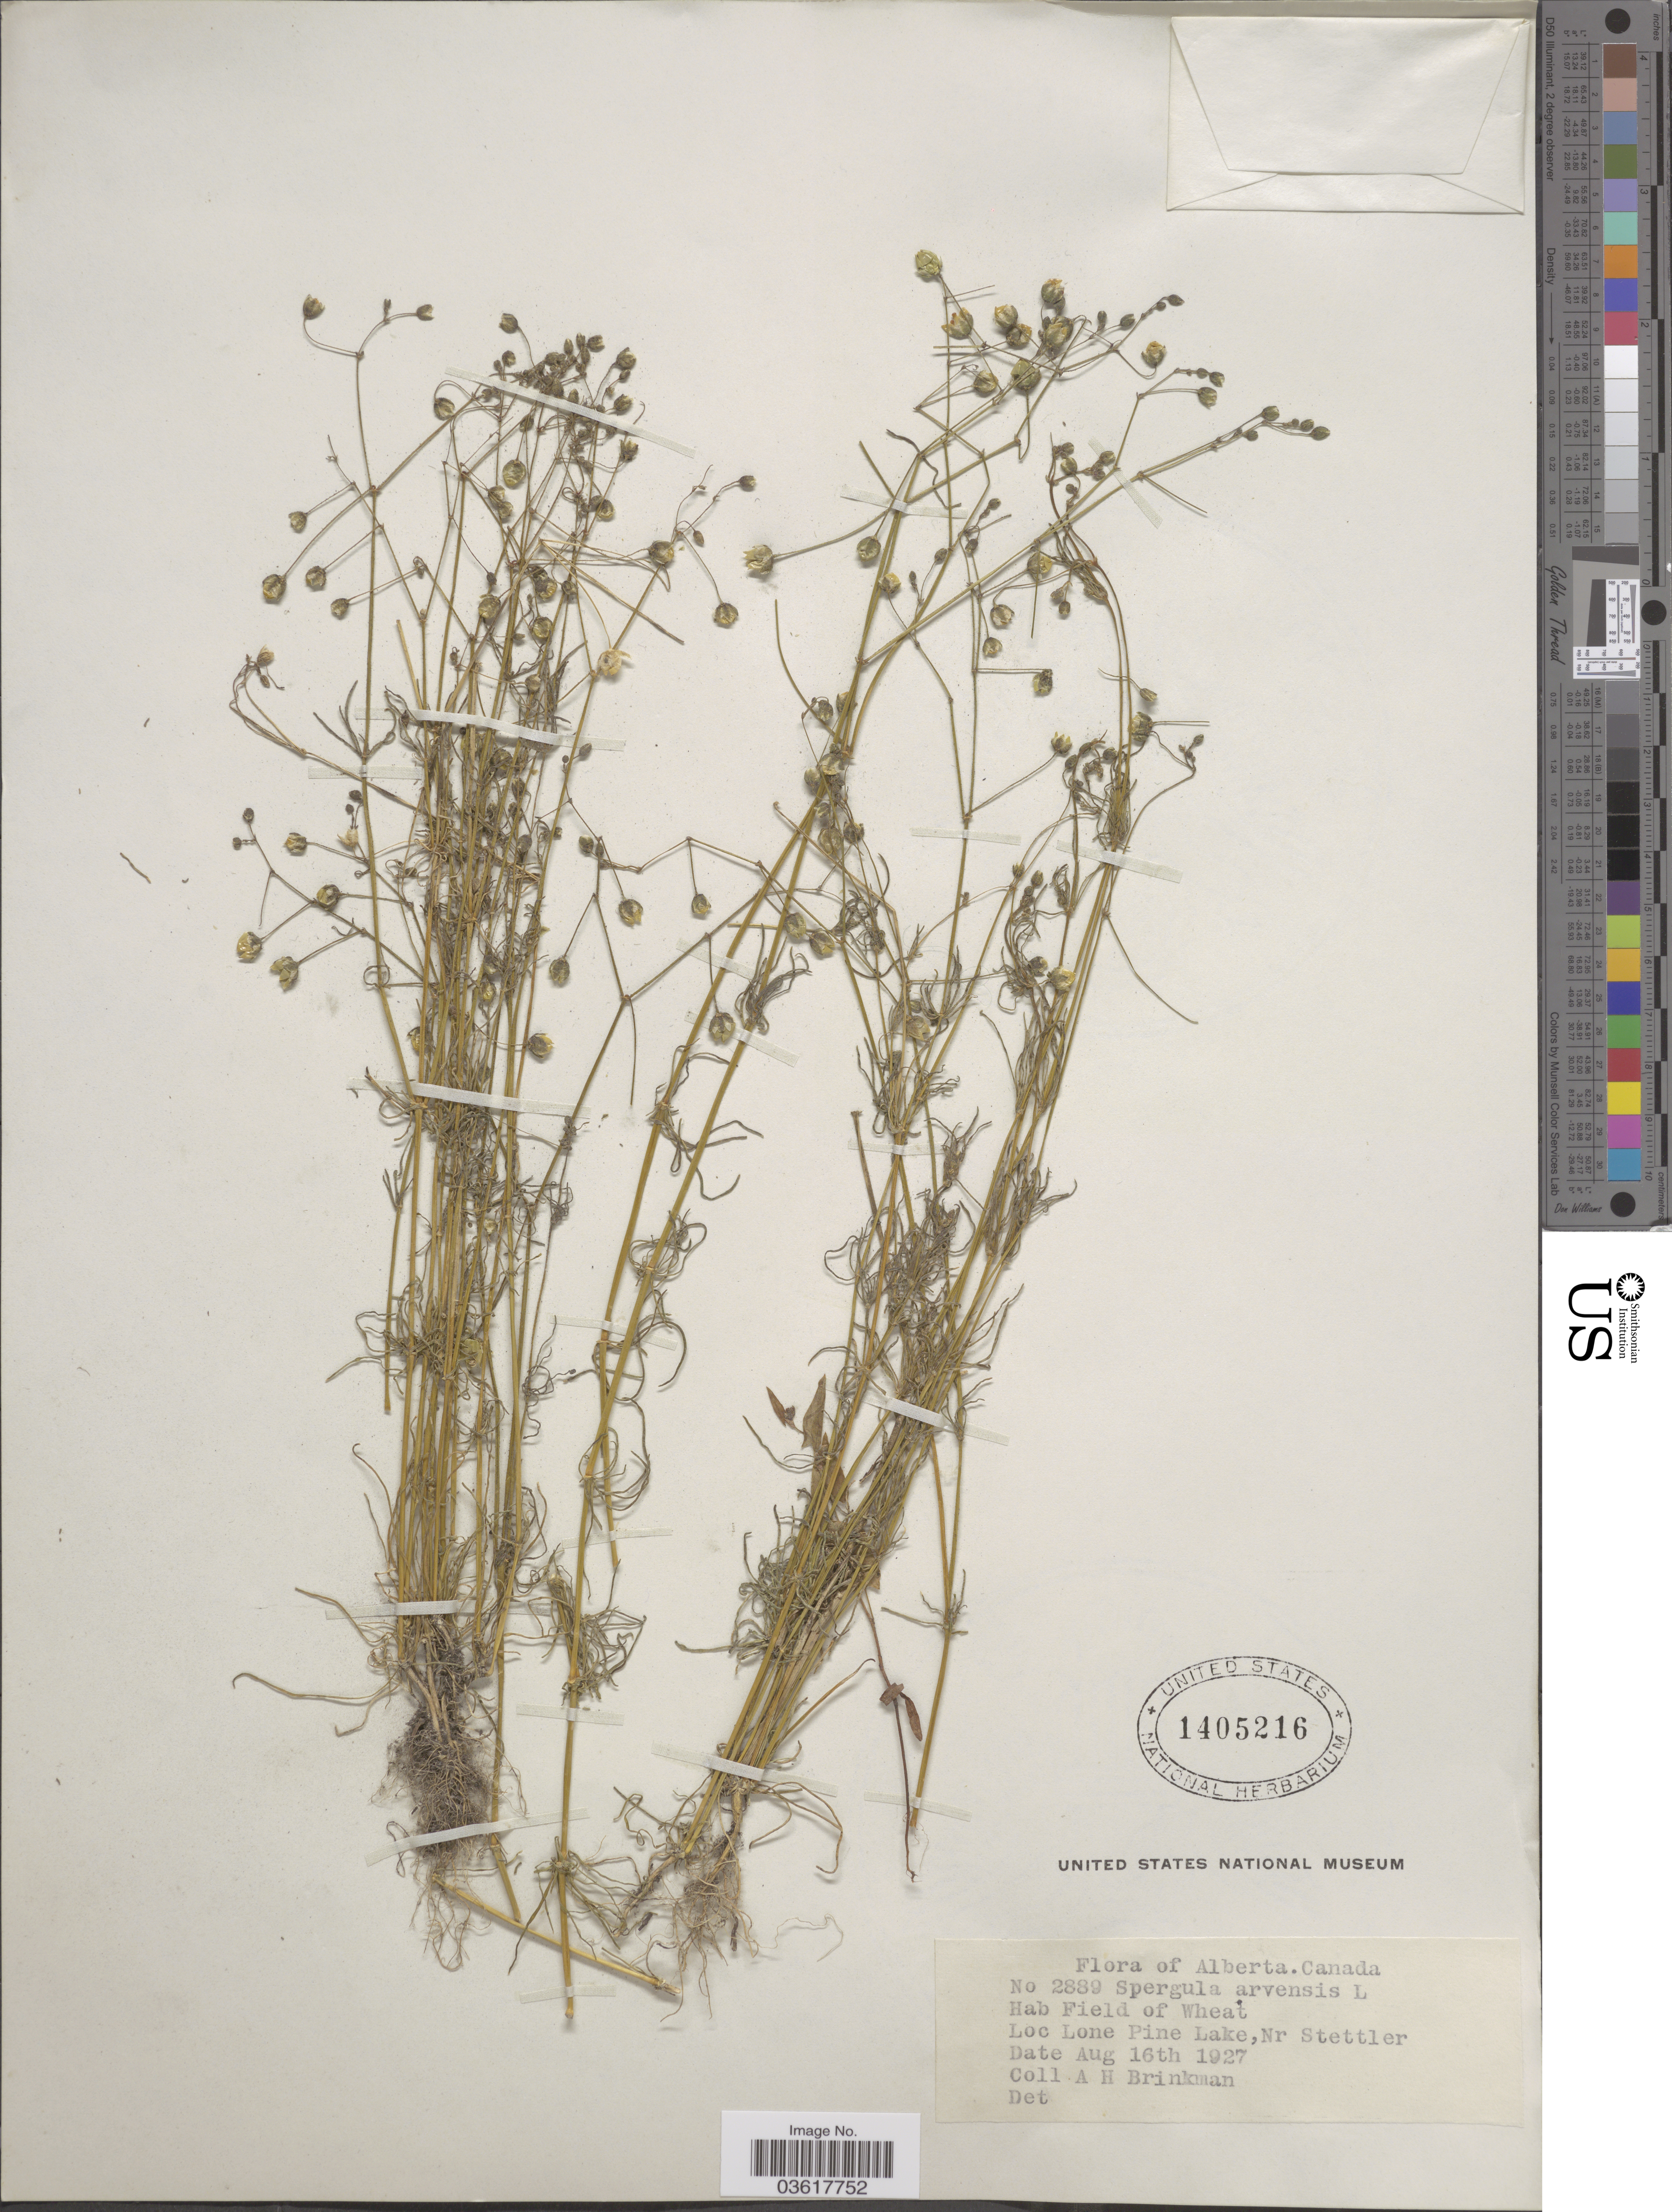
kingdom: Plantae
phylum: Tracheophyta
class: Magnoliopsida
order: Caryophyllales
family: Caryophyllaceae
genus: Spergula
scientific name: Spergula arvensis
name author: L.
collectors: A. Brinkman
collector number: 2889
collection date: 1927-08-16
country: Canada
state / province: Alberta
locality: Lone Pine Lake, Nr Stettler.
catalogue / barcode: US 1405216